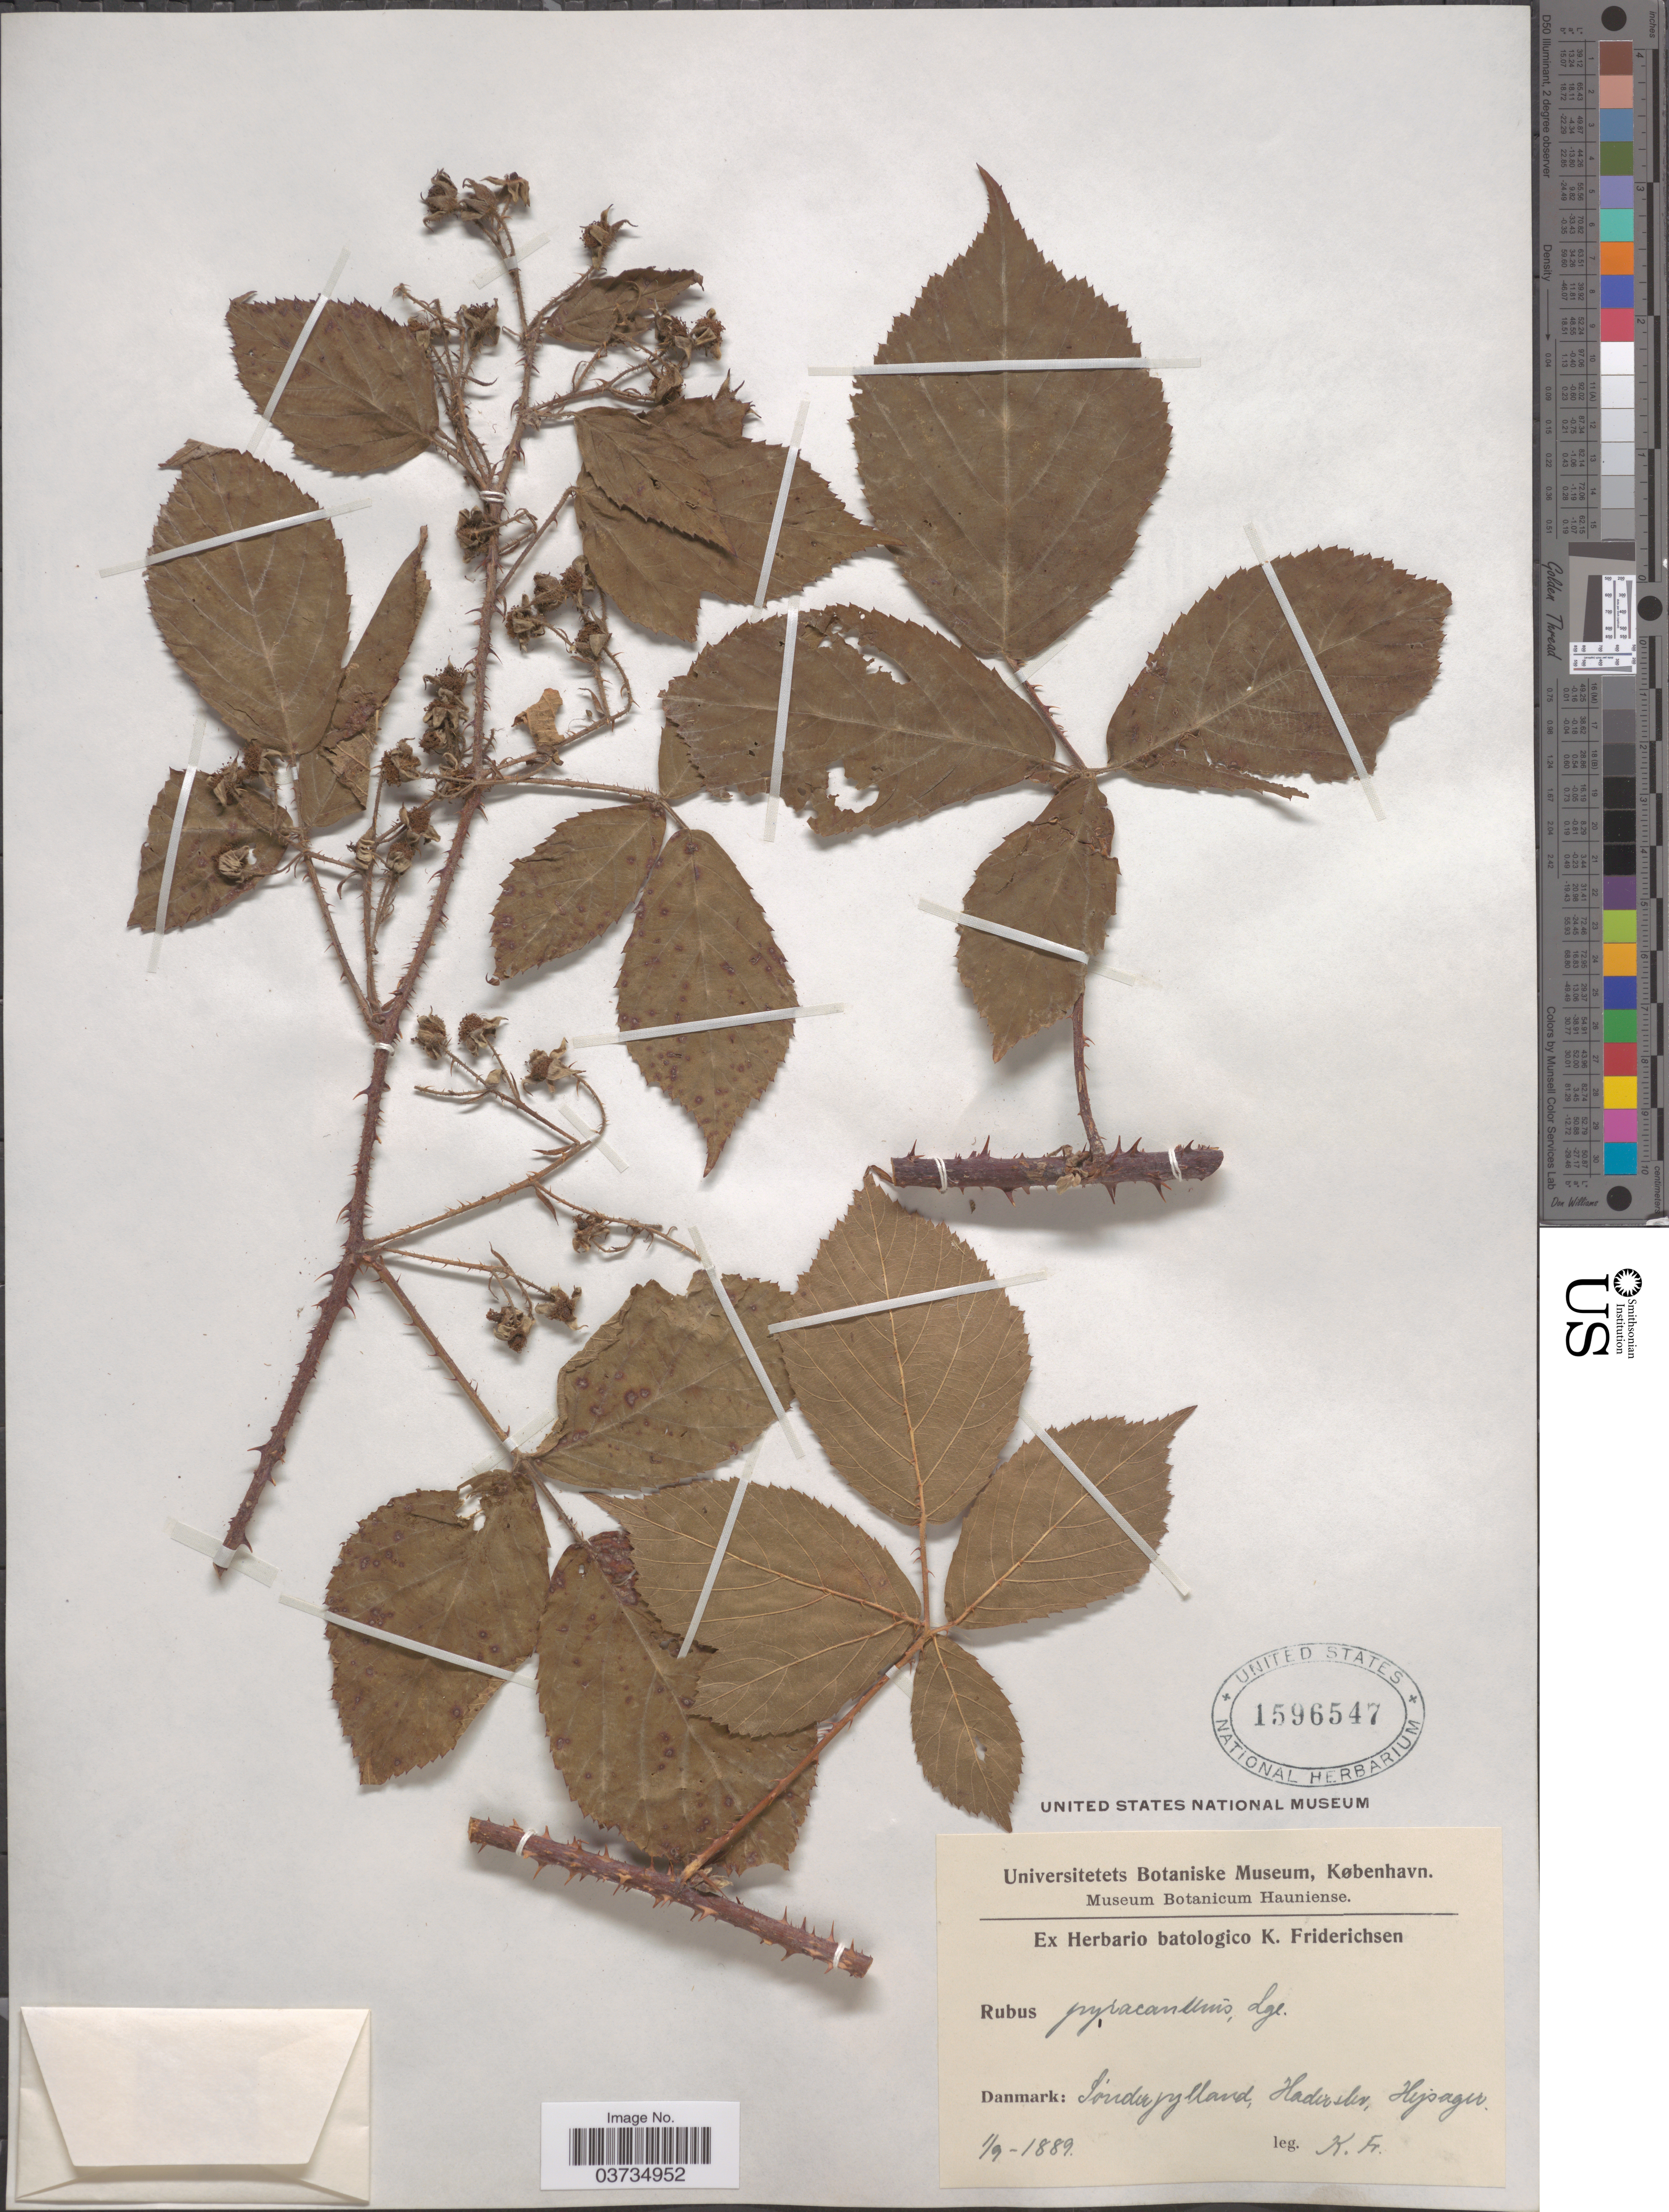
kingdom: Plantae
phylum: Tracheophyta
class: Magnoliopsida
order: Rosales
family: Rosaceae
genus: Rubus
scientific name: Rubus pyracanthus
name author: Gand.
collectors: K. Friderichsen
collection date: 1889-09-01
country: Denmark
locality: Danmark: Sónderjylland, Haderslev, Hejsager.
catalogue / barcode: US 1596547